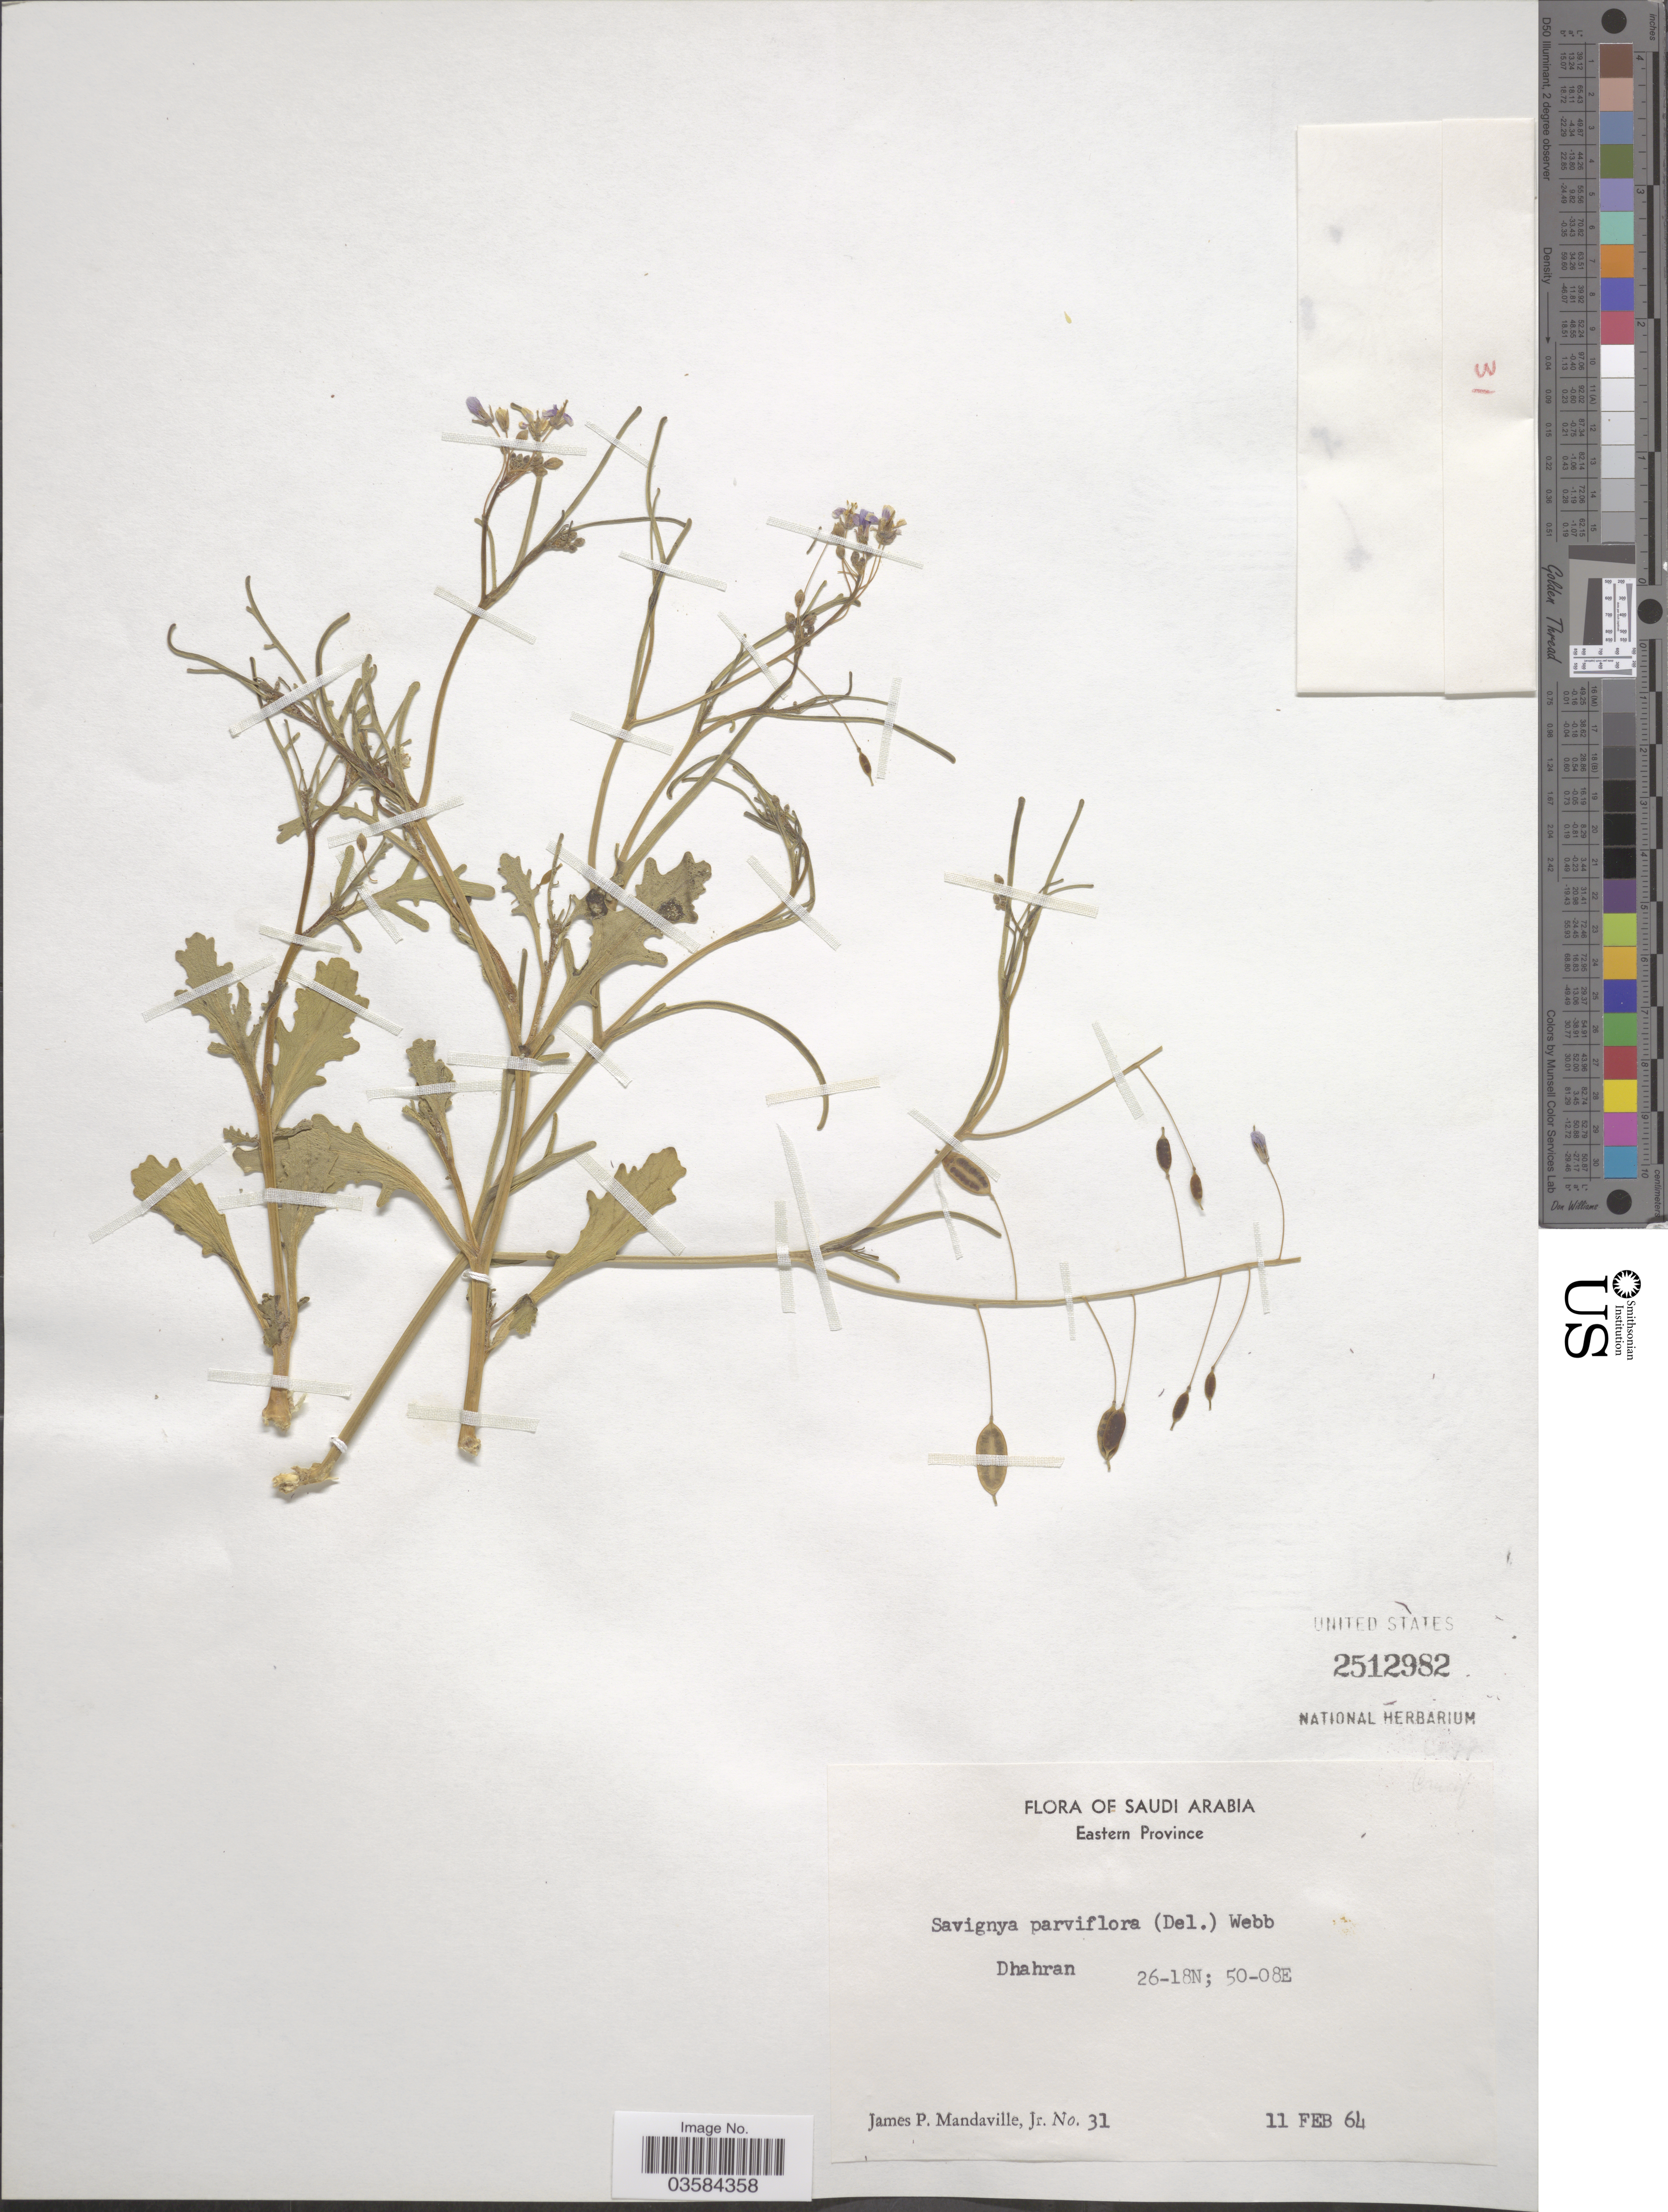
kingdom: Plantae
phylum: Tracheophyta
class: Magnoliopsida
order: Brassicales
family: Brassicaceae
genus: Savignya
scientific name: Savignya parviflora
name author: (Delile) Webb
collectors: J. Mandaville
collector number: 31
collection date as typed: Transcribed d/m/y: 11/2/64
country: Saudi Arabia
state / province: Ash Sharqiyah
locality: Eastern Province. Dhahran.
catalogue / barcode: US 2512982